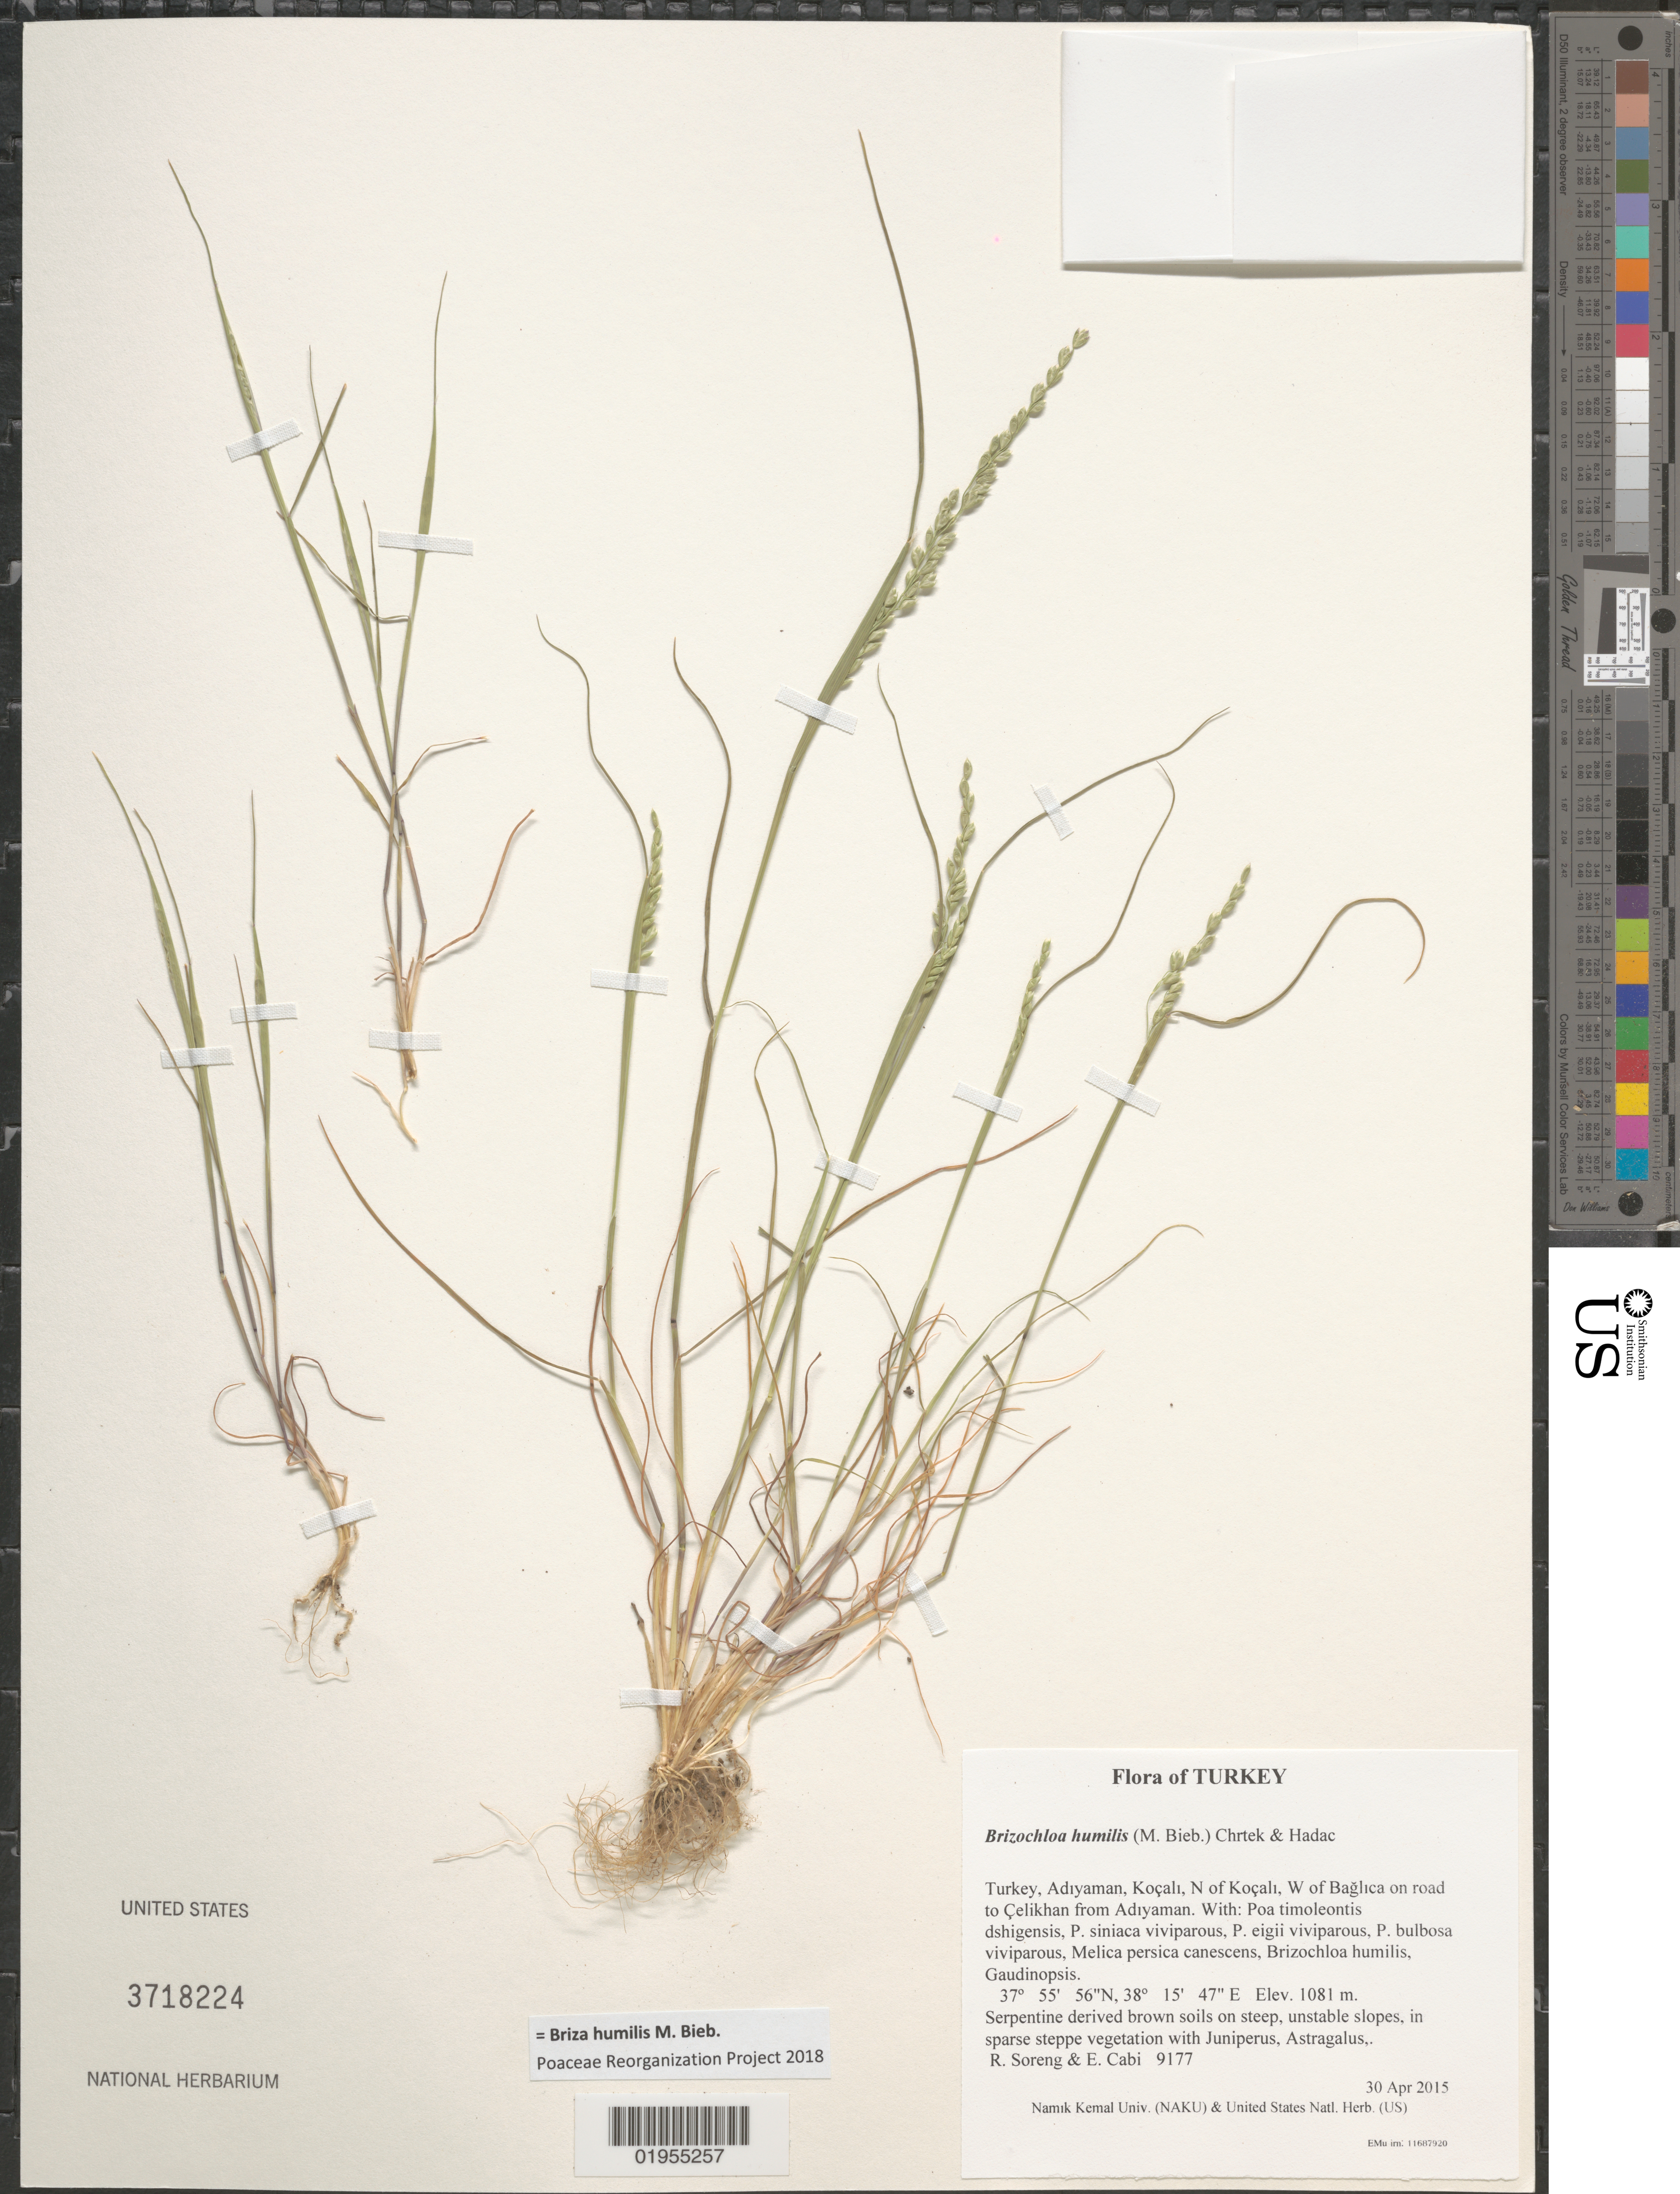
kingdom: Plantae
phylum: Tracheophyta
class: Liliopsida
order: Poales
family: Poaceae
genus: Briza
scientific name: Briza humilis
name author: M. Bieb.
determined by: Poaceae Reorganization Project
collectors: R. J. Soreng & E. Cabi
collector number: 9177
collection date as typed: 2015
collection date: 2015-04-30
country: Turkey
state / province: Adiyaman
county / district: Kocali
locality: N of Kocali, W of Baglica on road to Celikhan from Adiyaman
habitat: Serpentine derived brown soils on steep, unstable slopes, in sparse steppe vegetation with Juniperus, Astragalus,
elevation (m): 1081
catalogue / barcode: US 3718224